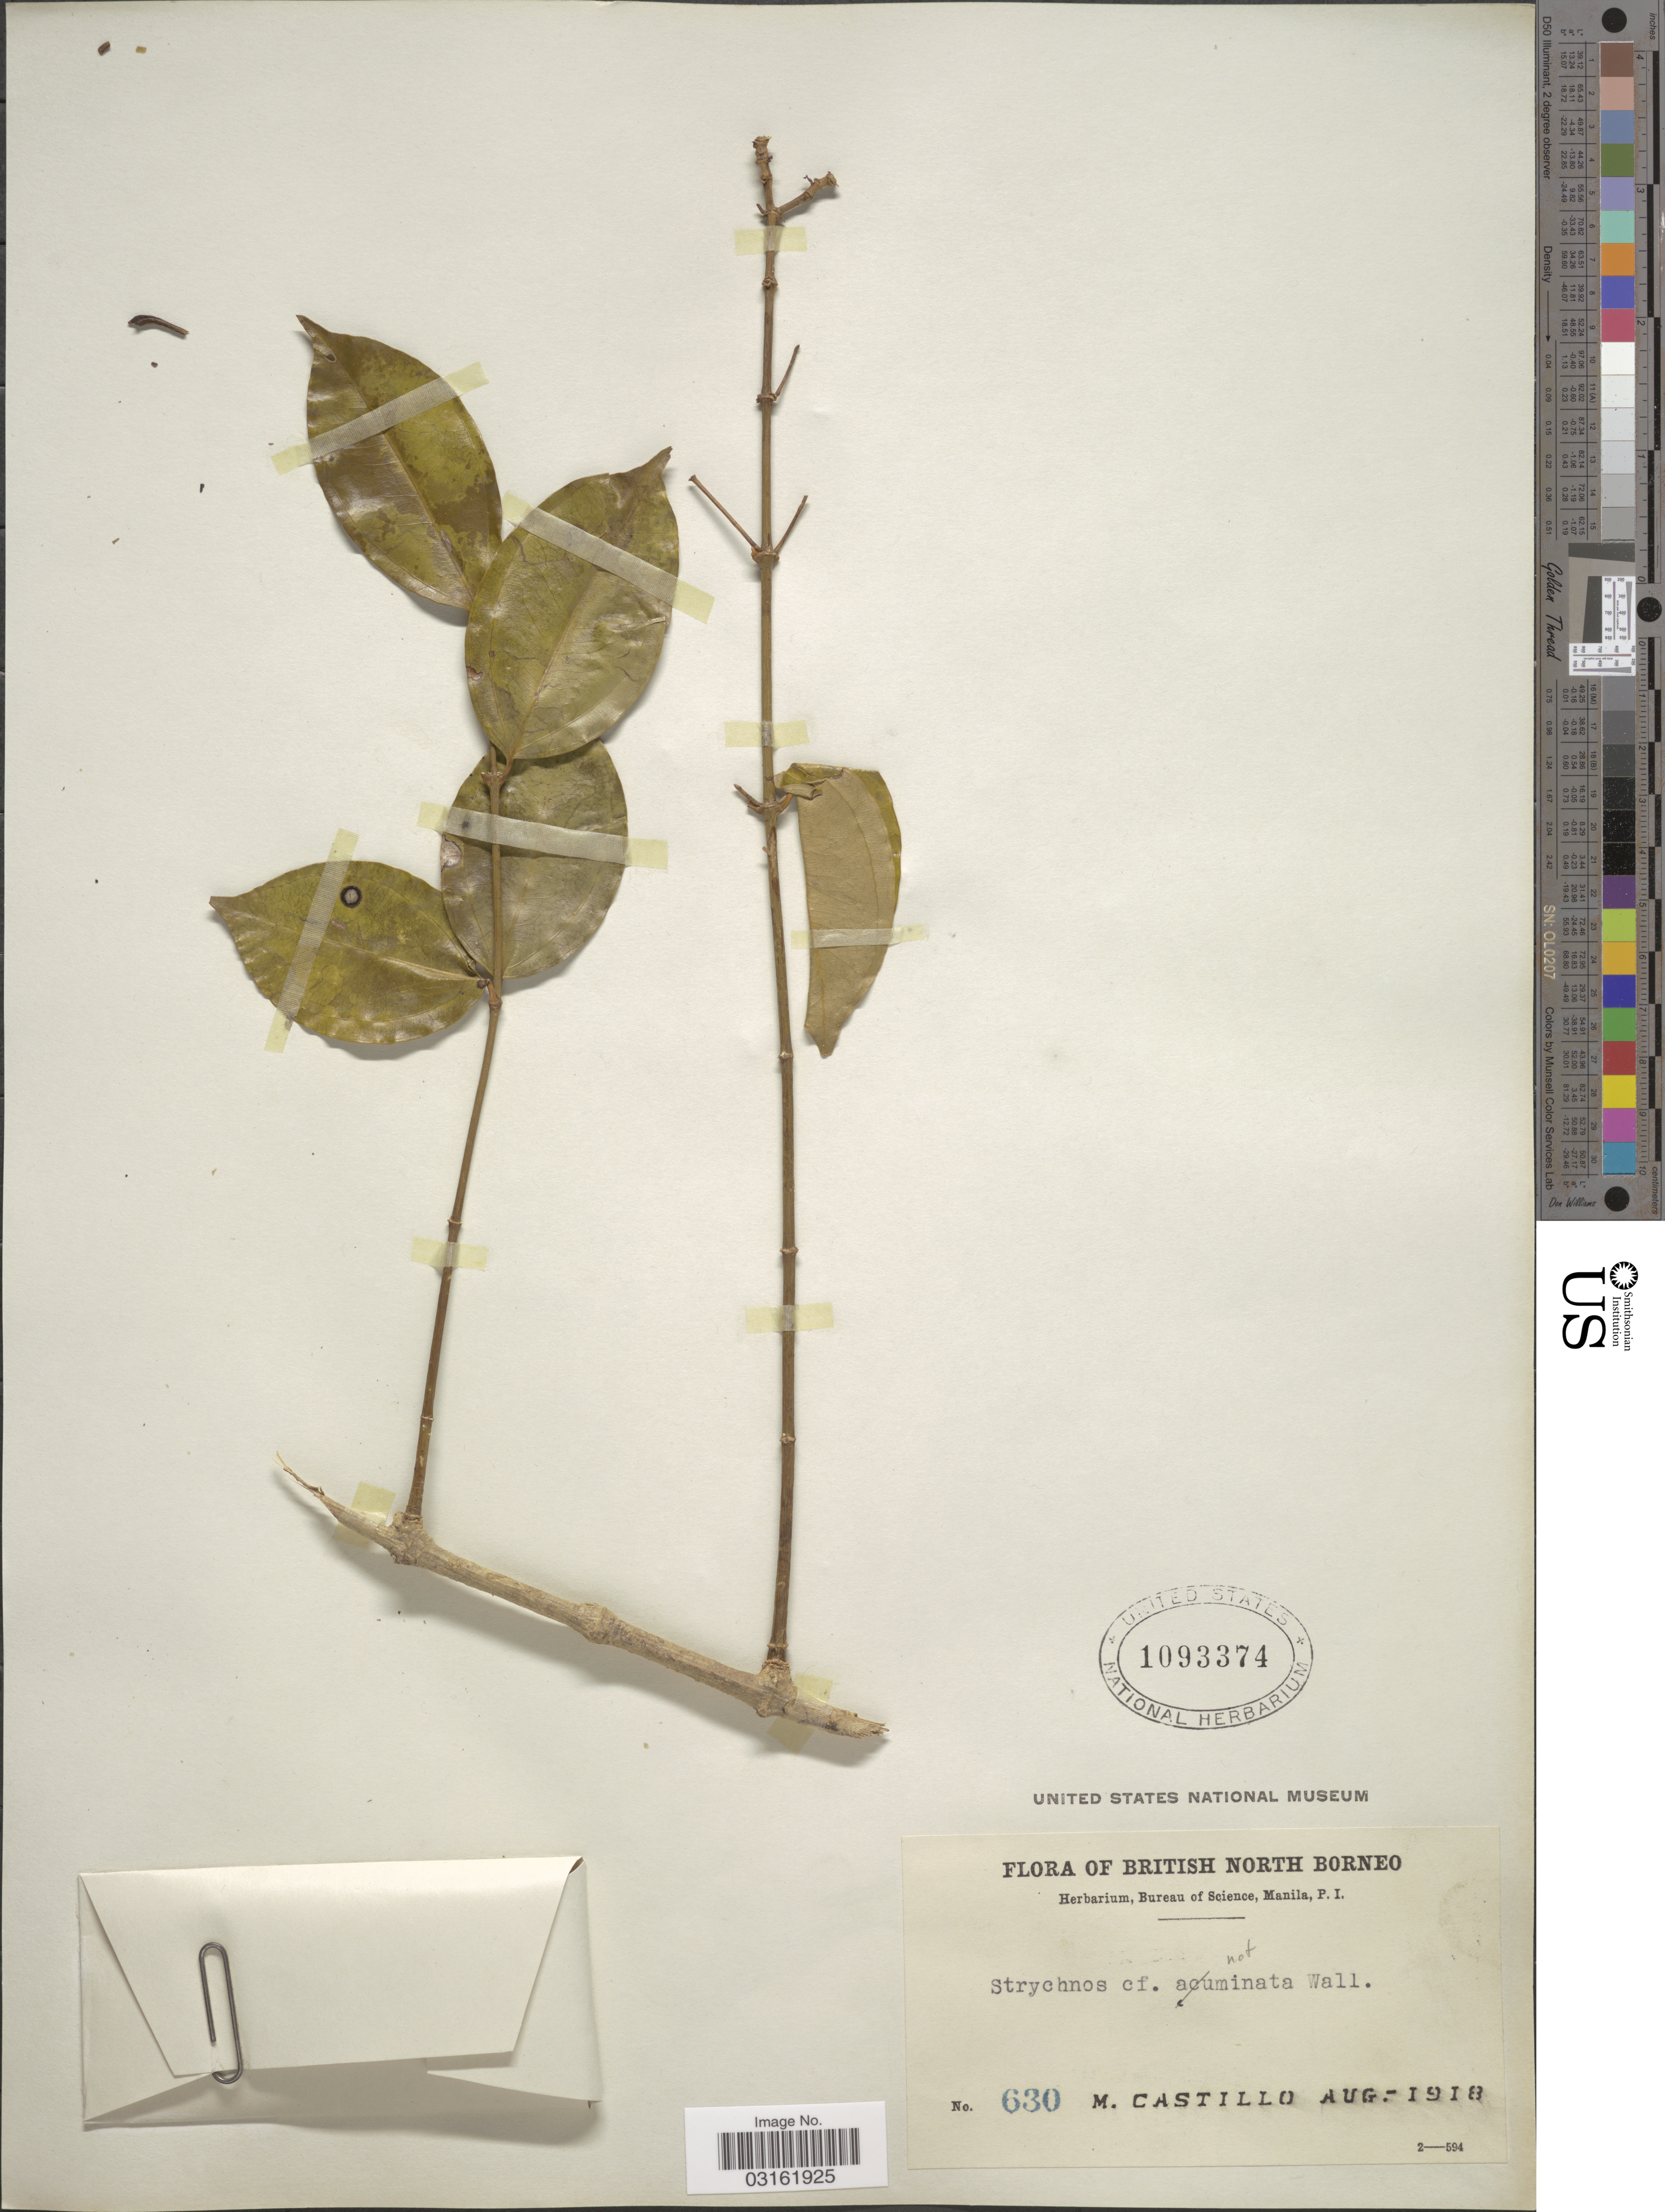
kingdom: Plantae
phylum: Tracheophyta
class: Magnoliopsida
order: Gentianales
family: Loganiaceae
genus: Strychnos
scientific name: Strychnos sp.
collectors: M. Castillo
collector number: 630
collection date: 1918-08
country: Malaysia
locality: British North Borneo.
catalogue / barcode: US 1093374